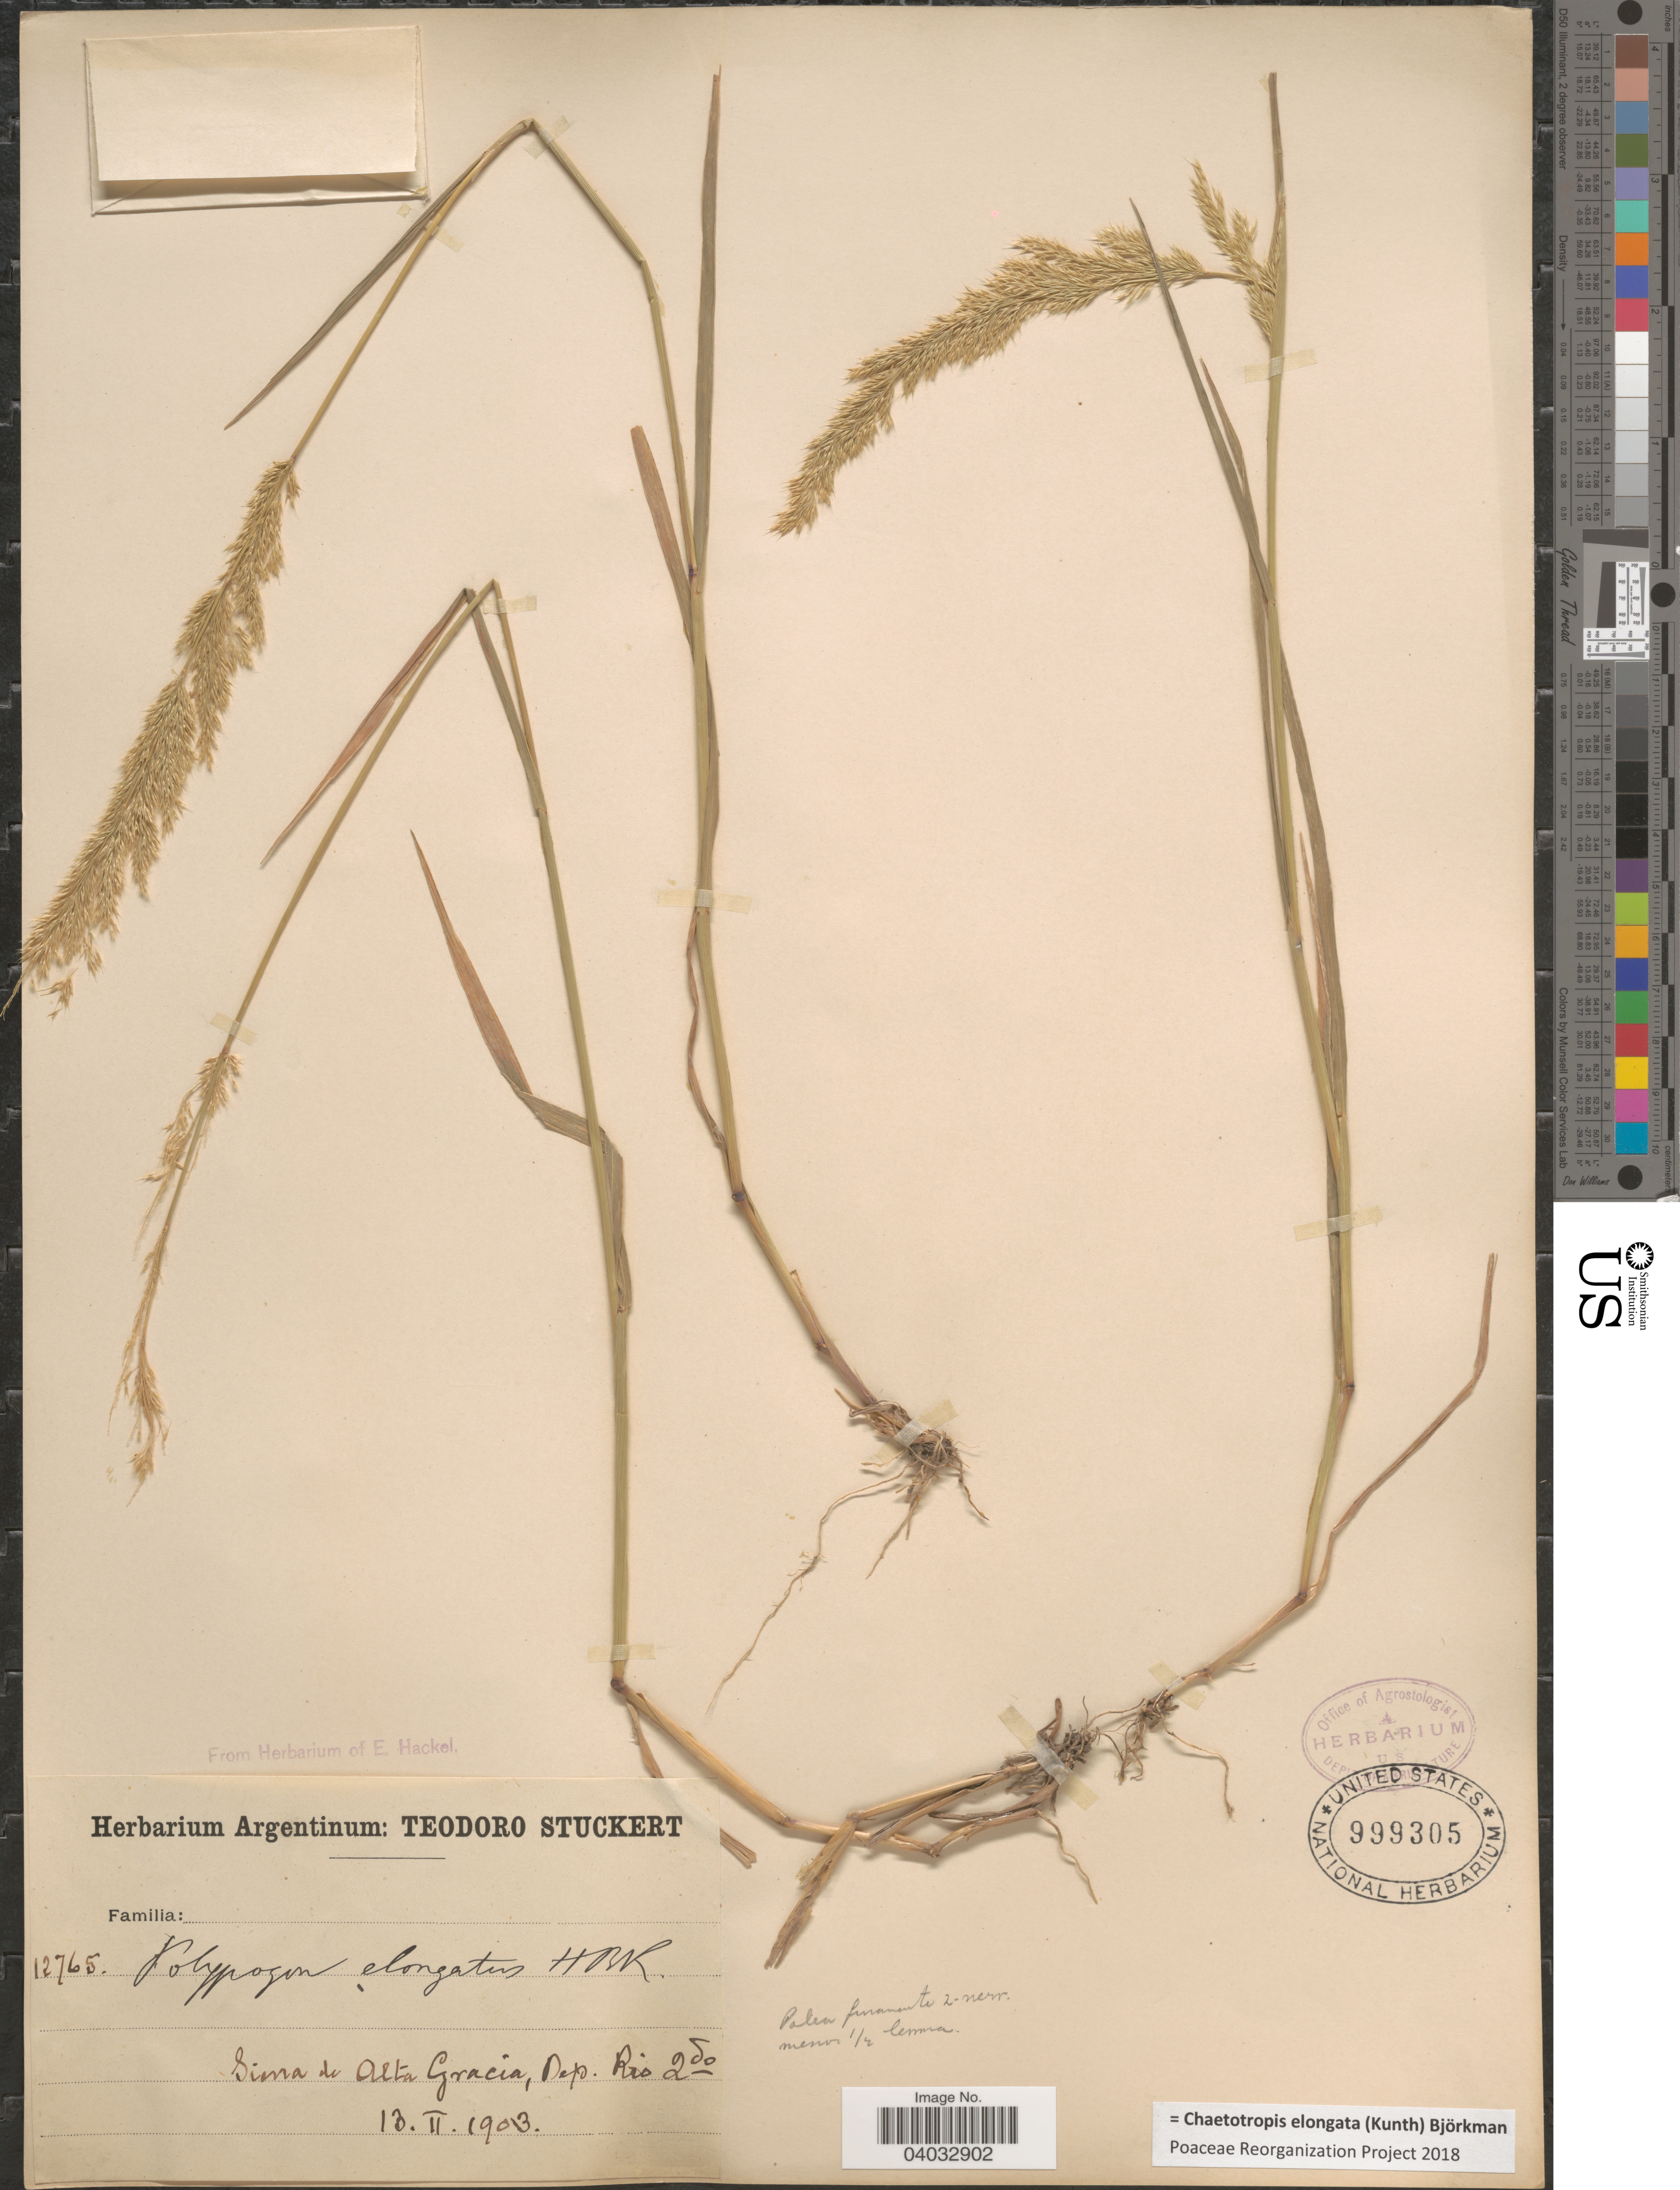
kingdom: Plantae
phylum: Tracheophyta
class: Liliopsida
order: Poales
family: Poaceae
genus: Chaetotropis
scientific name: Chaetotropis elongata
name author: (Kunth) Björkman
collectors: T. Stuckert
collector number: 12765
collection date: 1903-02-13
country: Argentina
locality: Sierra de Alta Gracia, Dep. Rio Qdo.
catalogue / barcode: US 999305